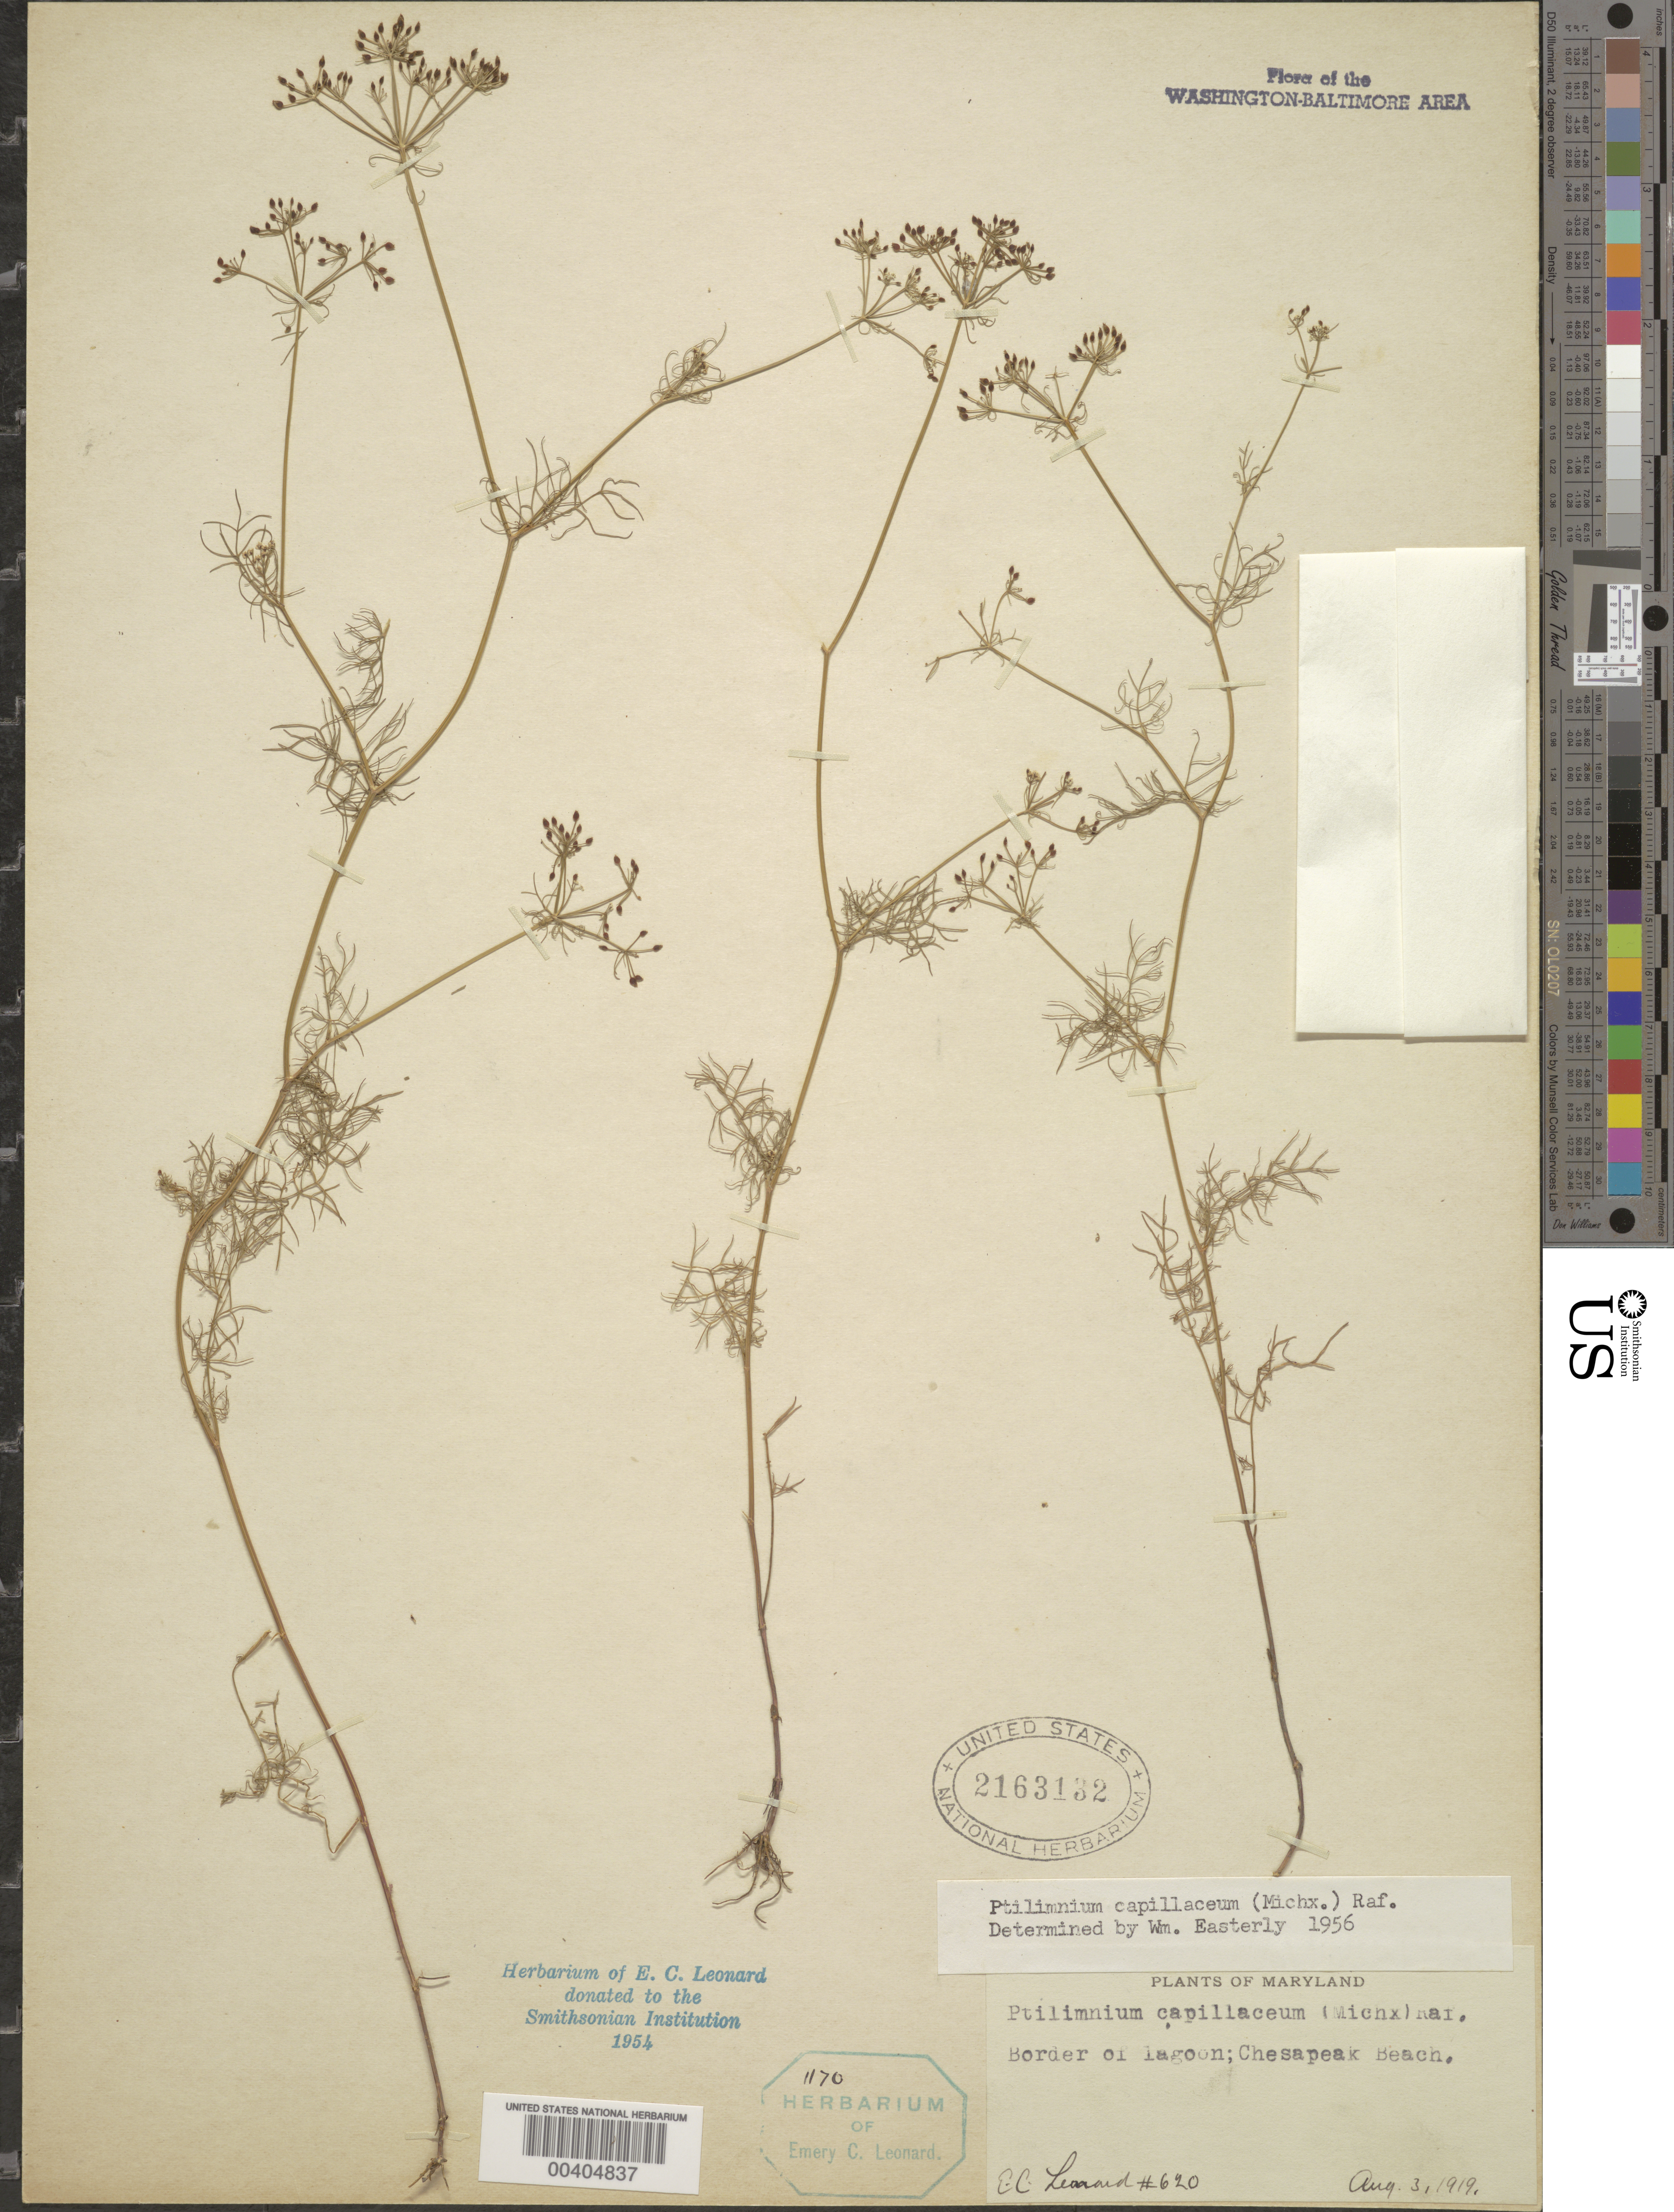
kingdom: Plantae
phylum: Tracheophyta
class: Magnoliopsida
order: Apiales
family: Apiaceae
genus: Ptilimnium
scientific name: Ptilimnium capillaceum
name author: (Michx.) Raf.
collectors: E. C. Leonard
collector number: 620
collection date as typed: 03 Aug 1919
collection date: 1919-08-03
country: United States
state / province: Maryland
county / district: Calvert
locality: Chesapeake Beach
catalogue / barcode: US 2163132